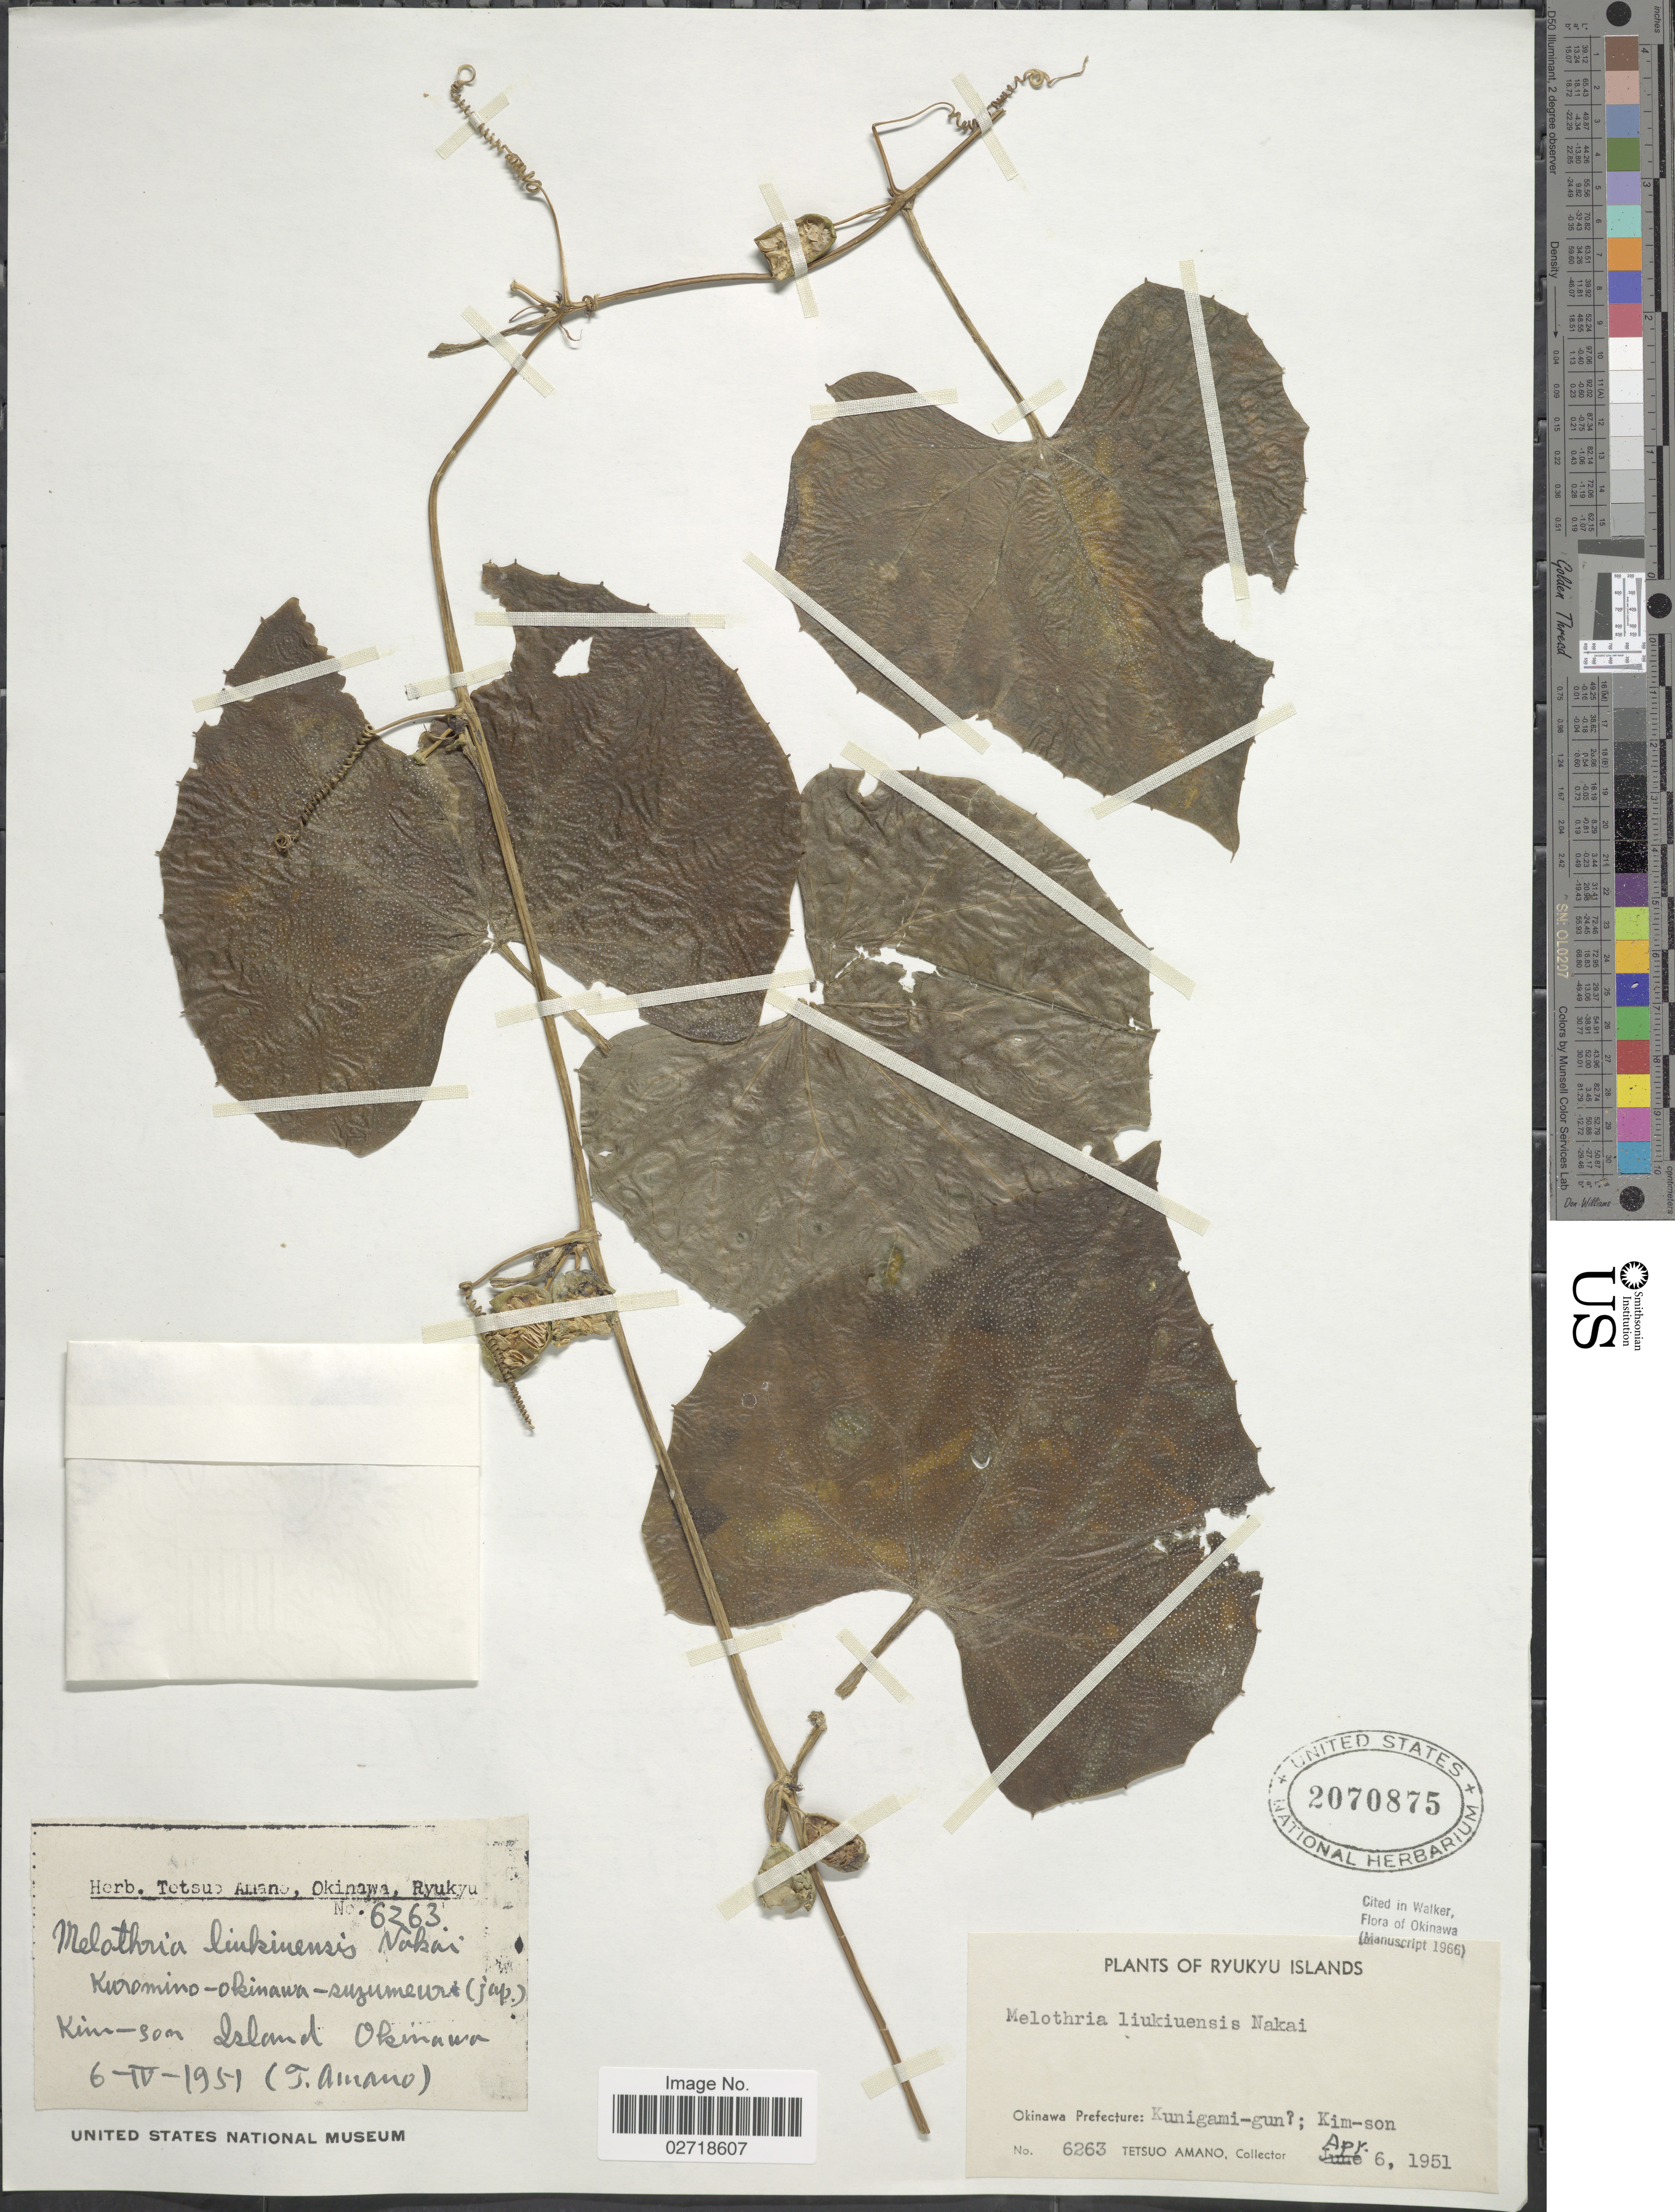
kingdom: Plantae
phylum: Tracheophyta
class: Magnoliopsida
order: Cucurbitales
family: Cucurbitaceae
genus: Zehneria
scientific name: Zehneria guamensis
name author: Merr.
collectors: T. Amano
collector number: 6263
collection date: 1951-04-06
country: Japan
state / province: Okinawa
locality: Kuromino-Okinawa-suzumeuri (Jap) Kim-son Island Okinawa, Okinawa Prefecture: Kunigami-gun; Kim-son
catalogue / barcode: US 2070875